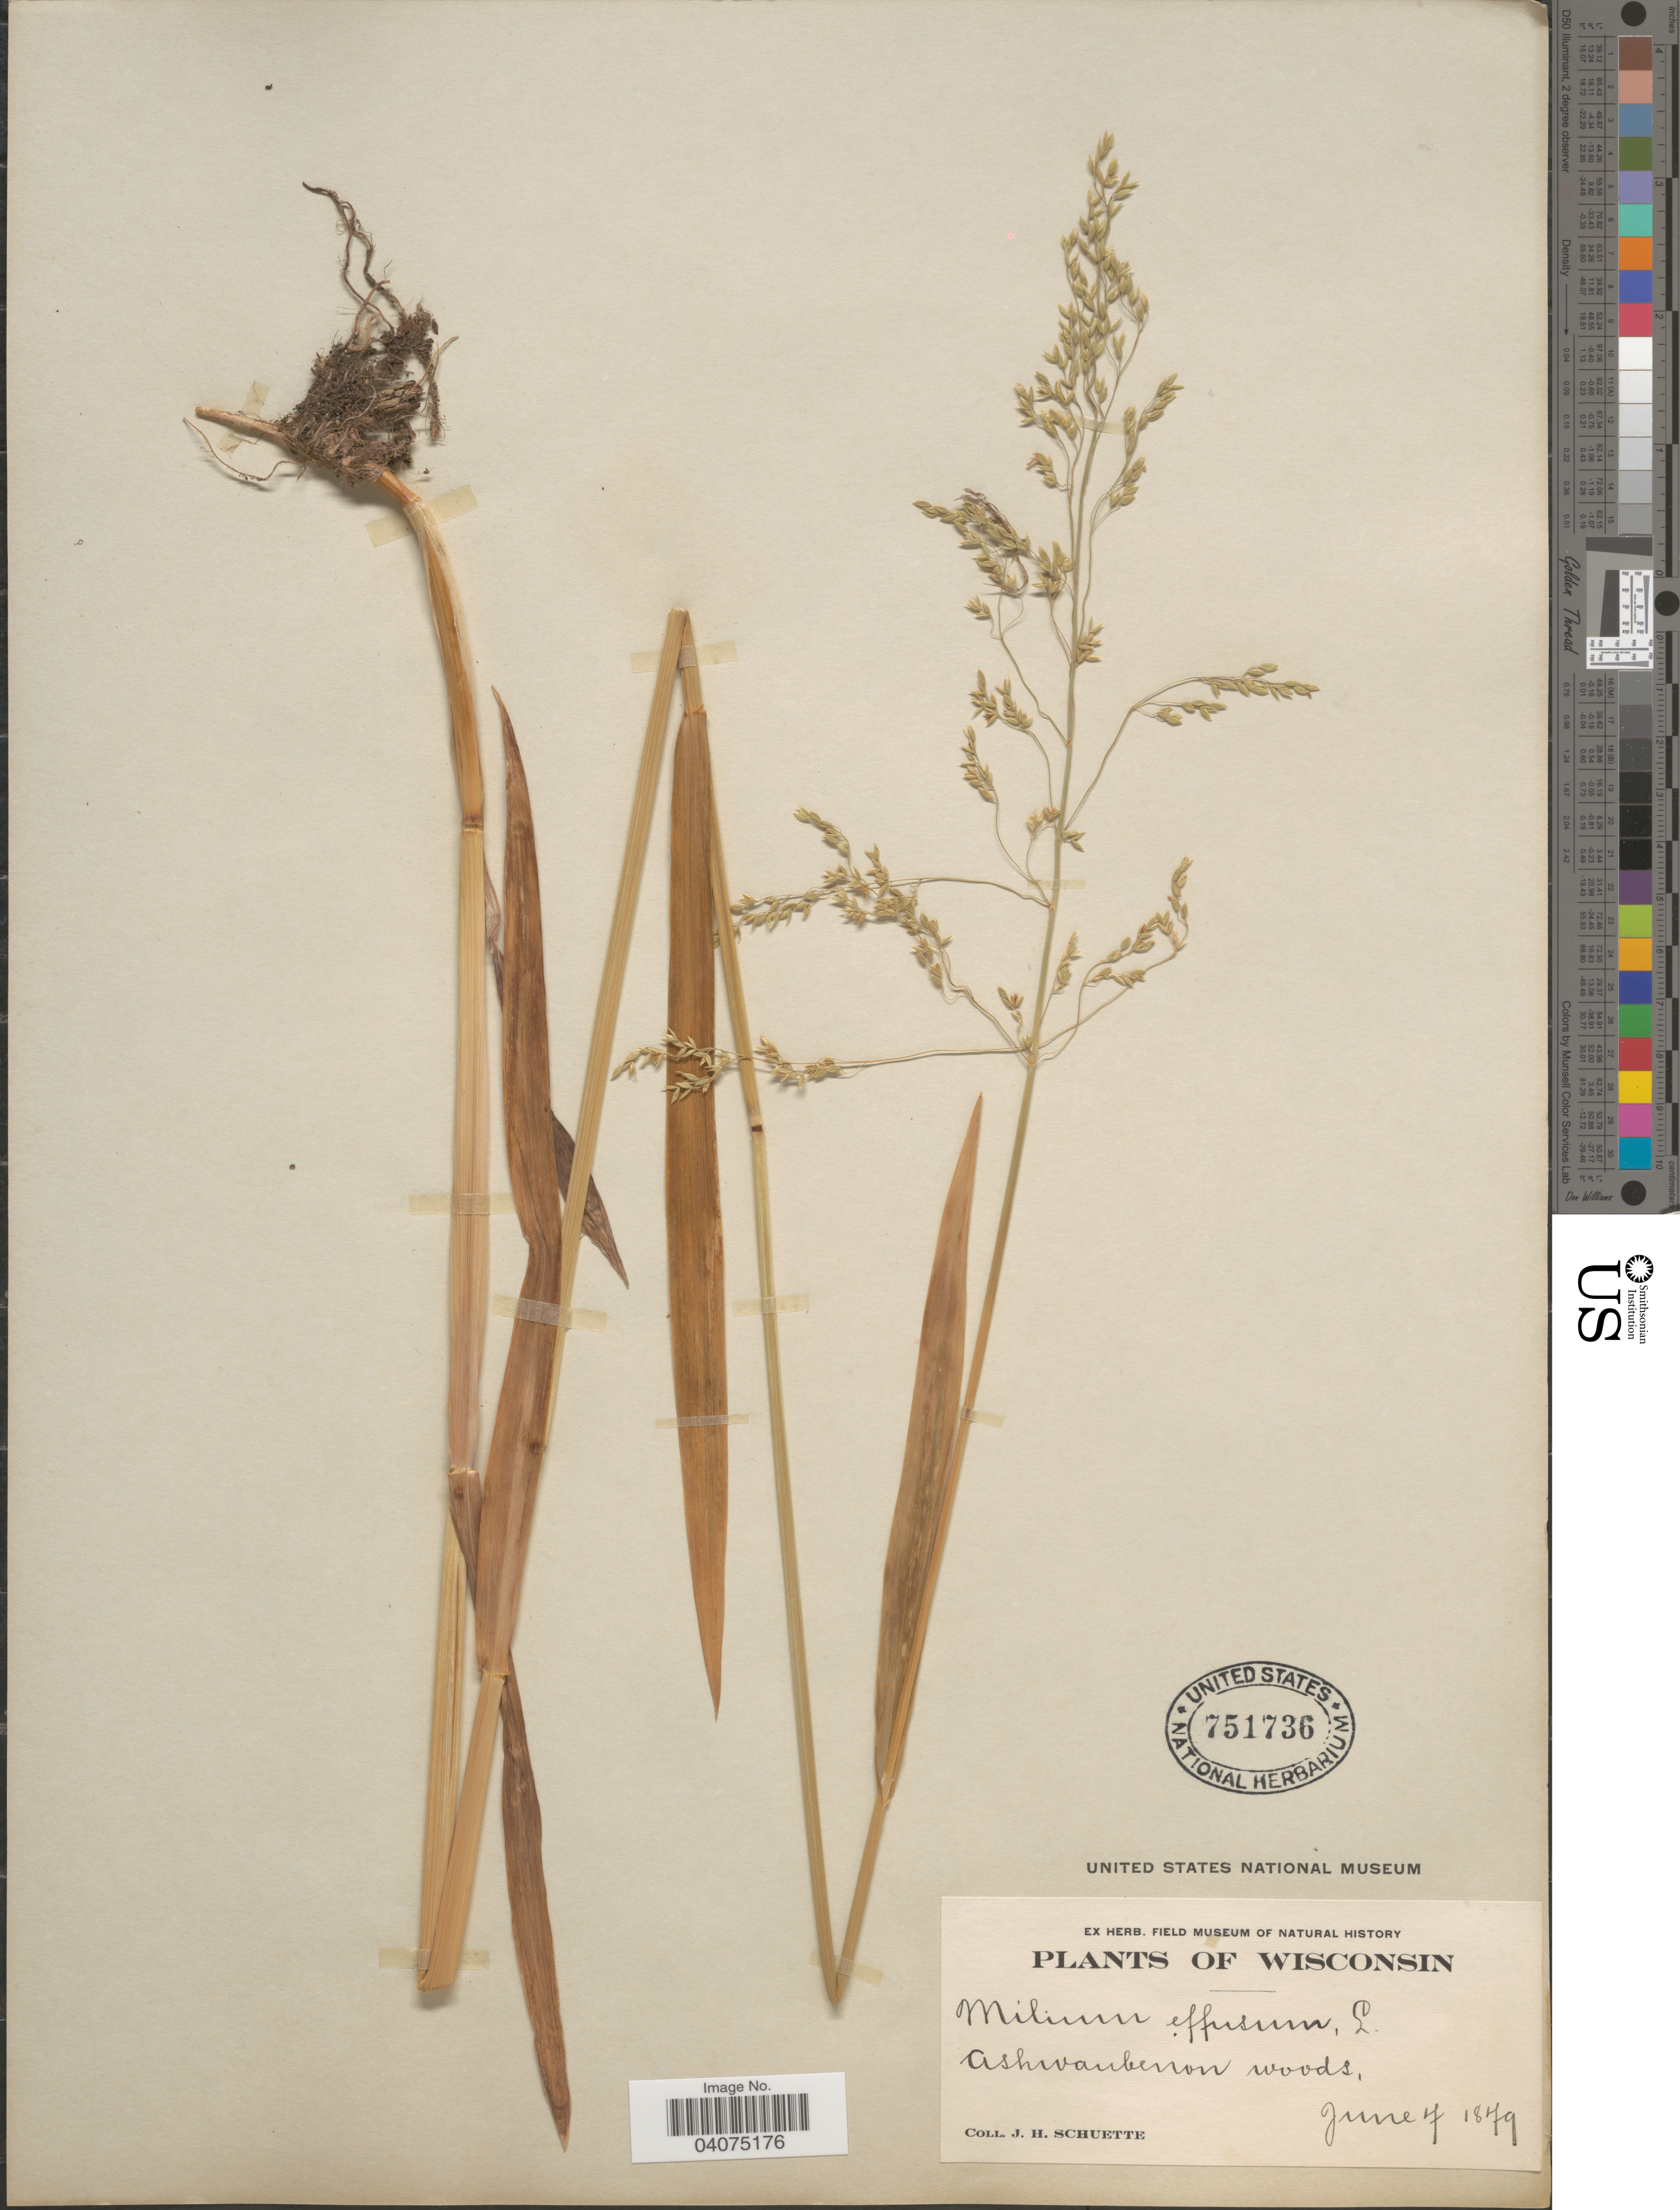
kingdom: Plantae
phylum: Tracheophyta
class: Liliopsida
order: Poales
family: Poaceae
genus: Milium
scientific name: Milium effusum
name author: L.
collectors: J. H. Schuette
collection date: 1879-06-07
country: United States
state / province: Wisconsin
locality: Ashwaubenon woods.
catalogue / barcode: US 751736